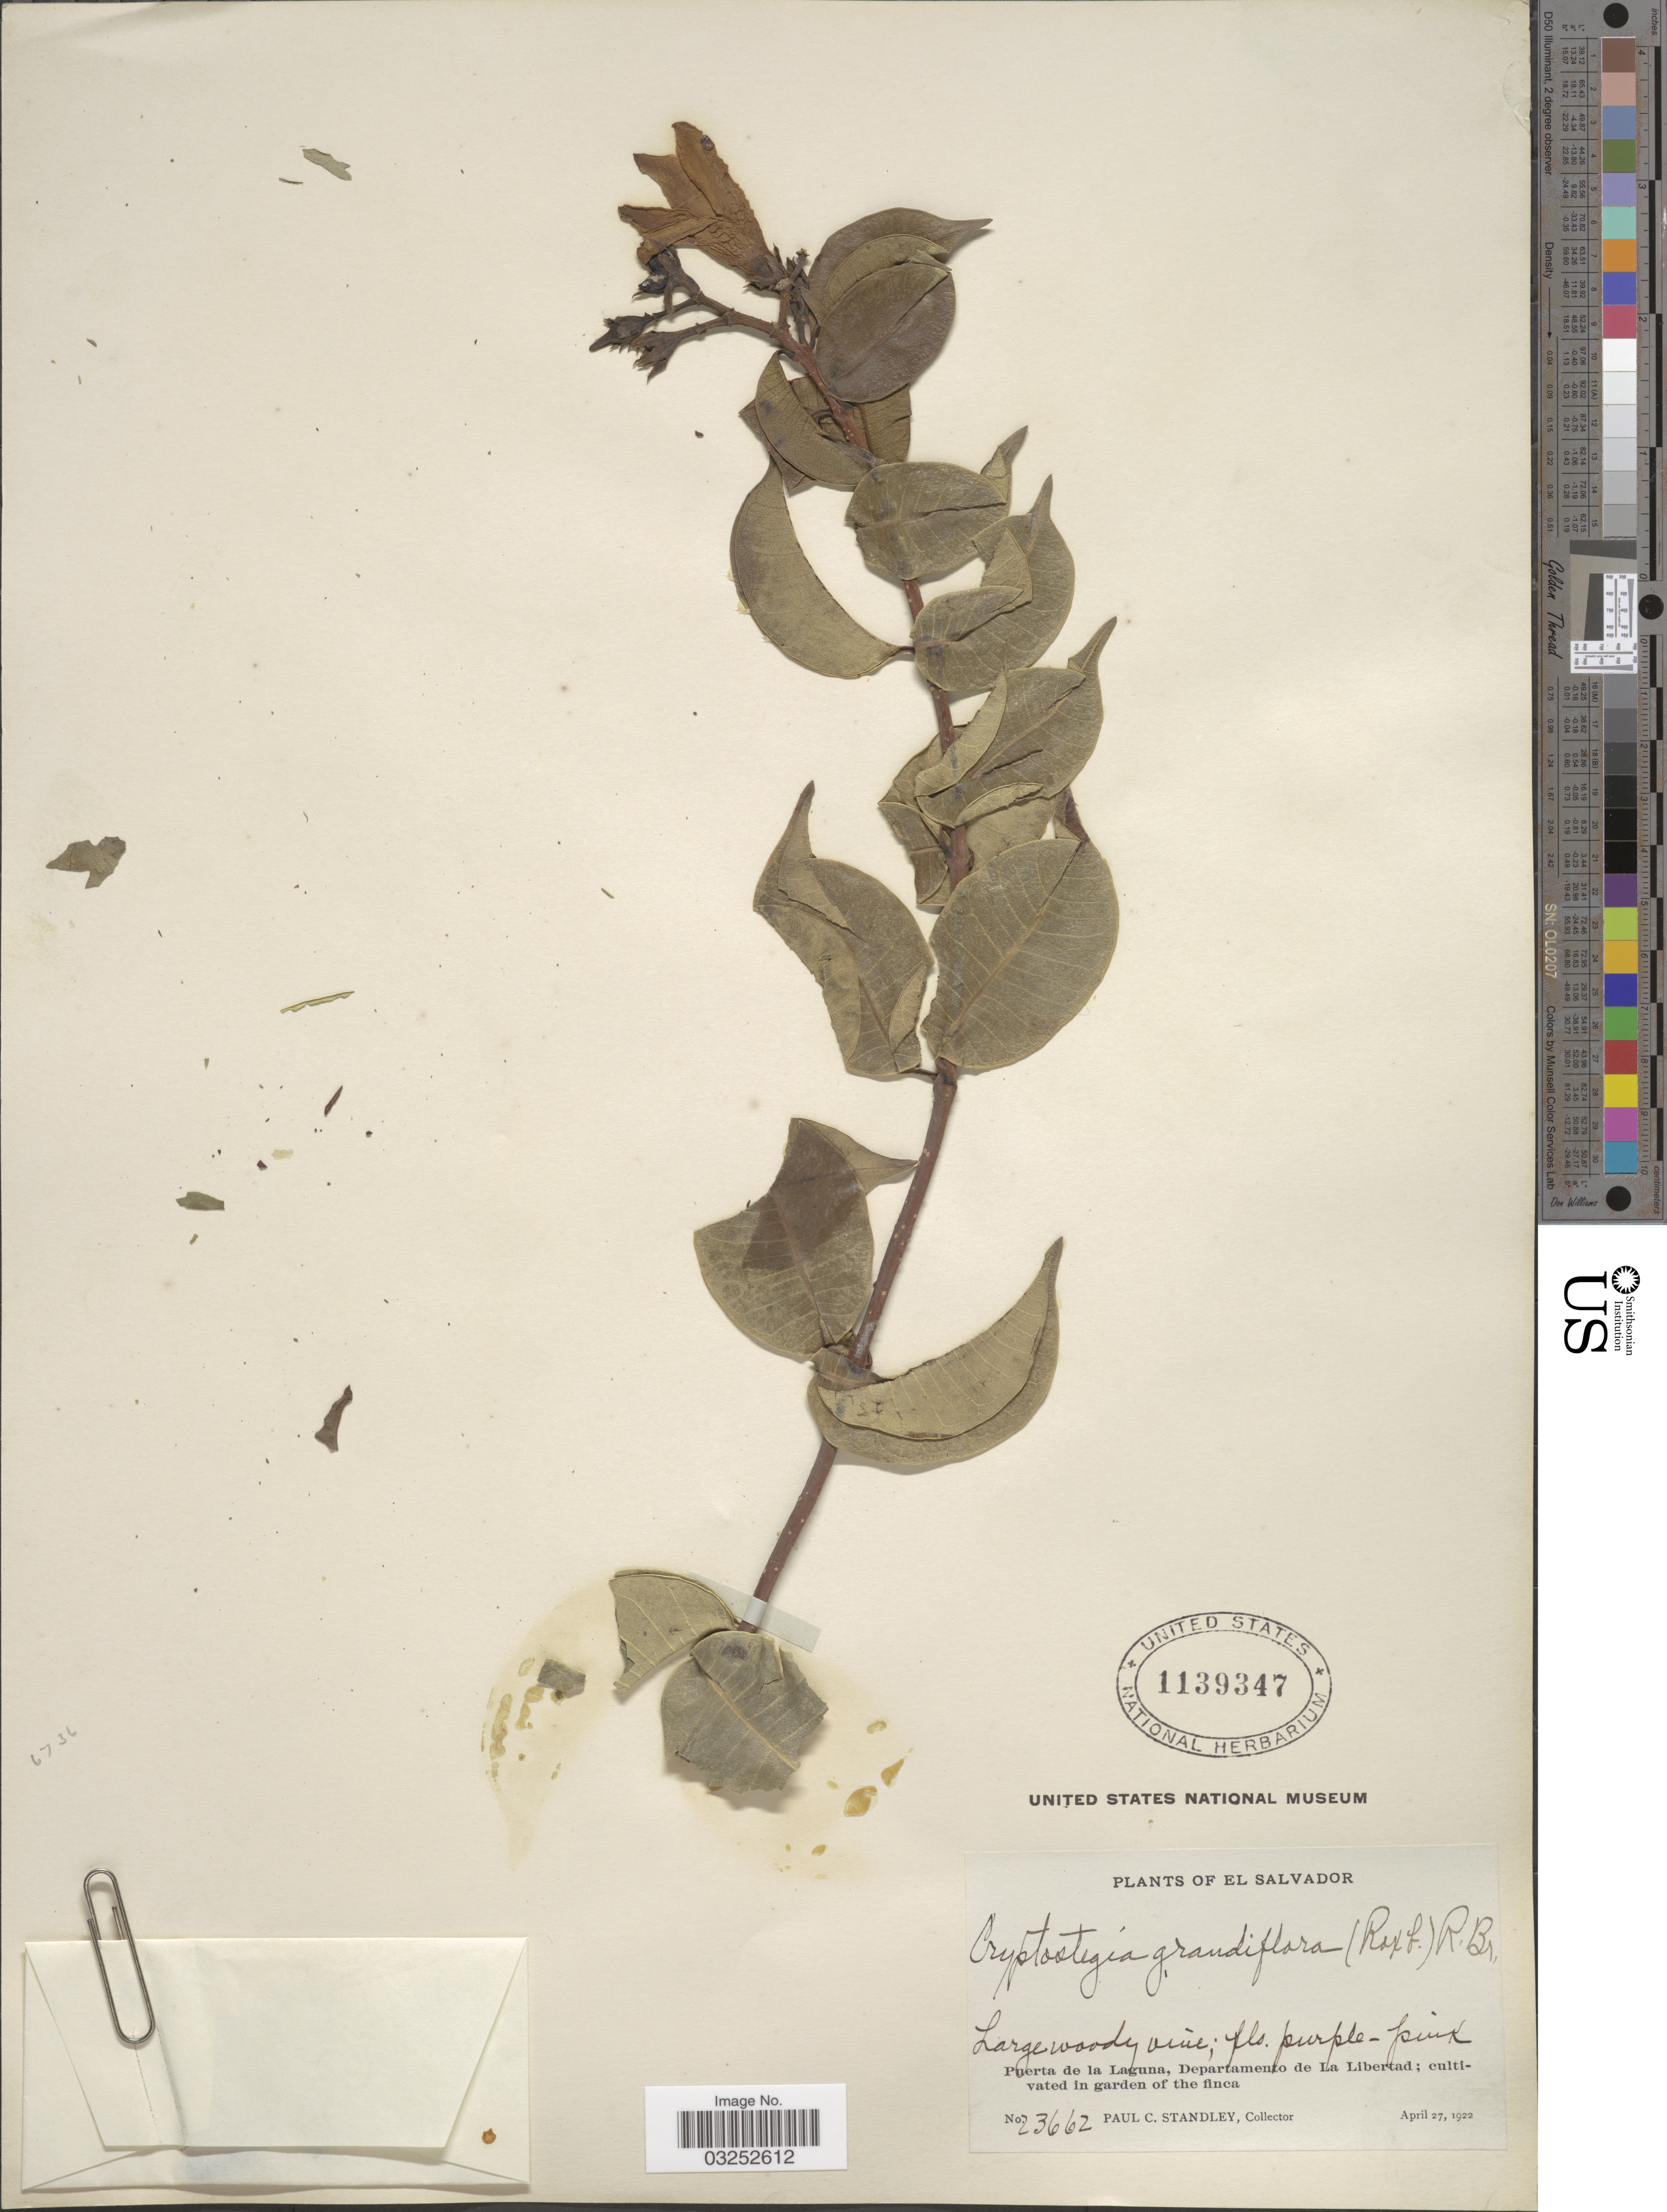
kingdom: Plantae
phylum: Tracheophyta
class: Magnoliopsida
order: Gentianales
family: Apocynaceae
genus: Cryptostegia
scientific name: Cryptostegia grandiflora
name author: Roxb. ex R. Br.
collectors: P. C. Standley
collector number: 23662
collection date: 1922-04-27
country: El Salvador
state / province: La Libertad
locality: Puerta de la Laguna, Departamento de La Libertad; cultivated in garden of the finca.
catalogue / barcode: US 1139347